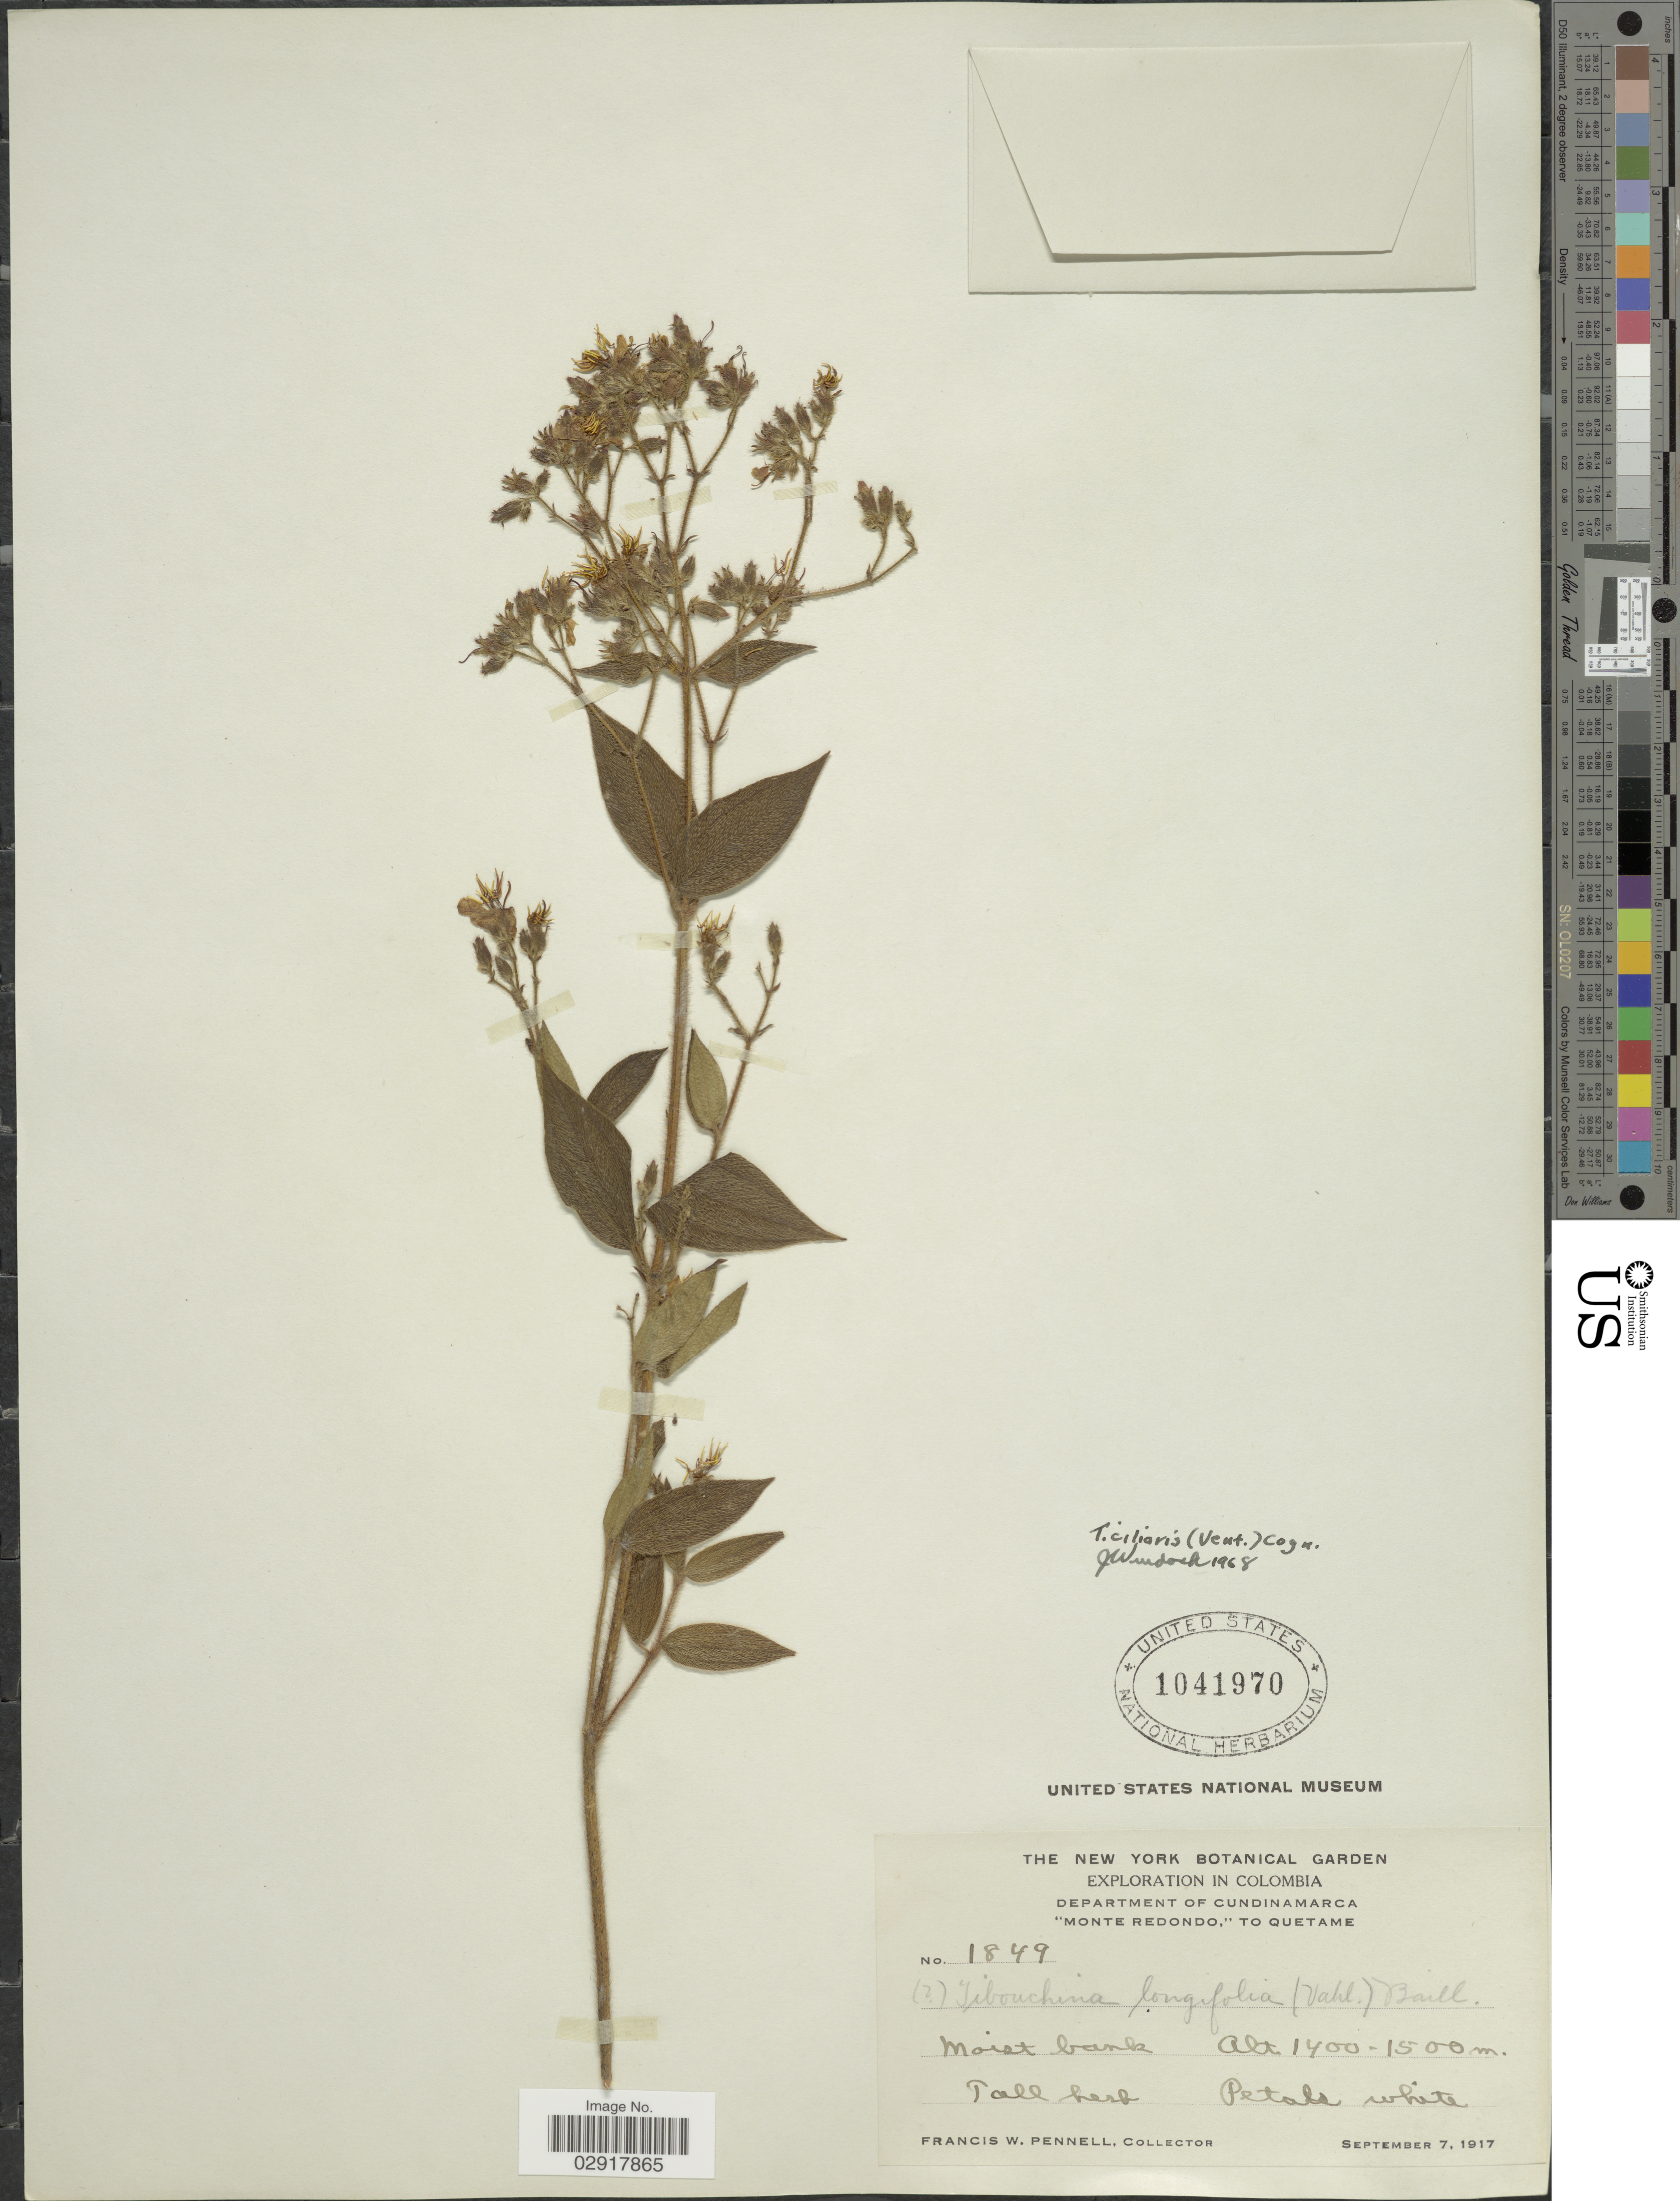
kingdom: Plantae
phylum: Tracheophyta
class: Magnoliopsida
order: Myrtales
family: Melastomataceae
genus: Chaetogastra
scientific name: Chaetogastra ciliaris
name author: (Vent.) DC.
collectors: F. W. Pennell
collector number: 1849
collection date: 1917-09-07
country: Colombia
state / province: Cundinamarca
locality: Department of Cundinamarca. "Monte Redondo," to Quetame. Moist bank.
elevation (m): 1400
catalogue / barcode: US 1041970